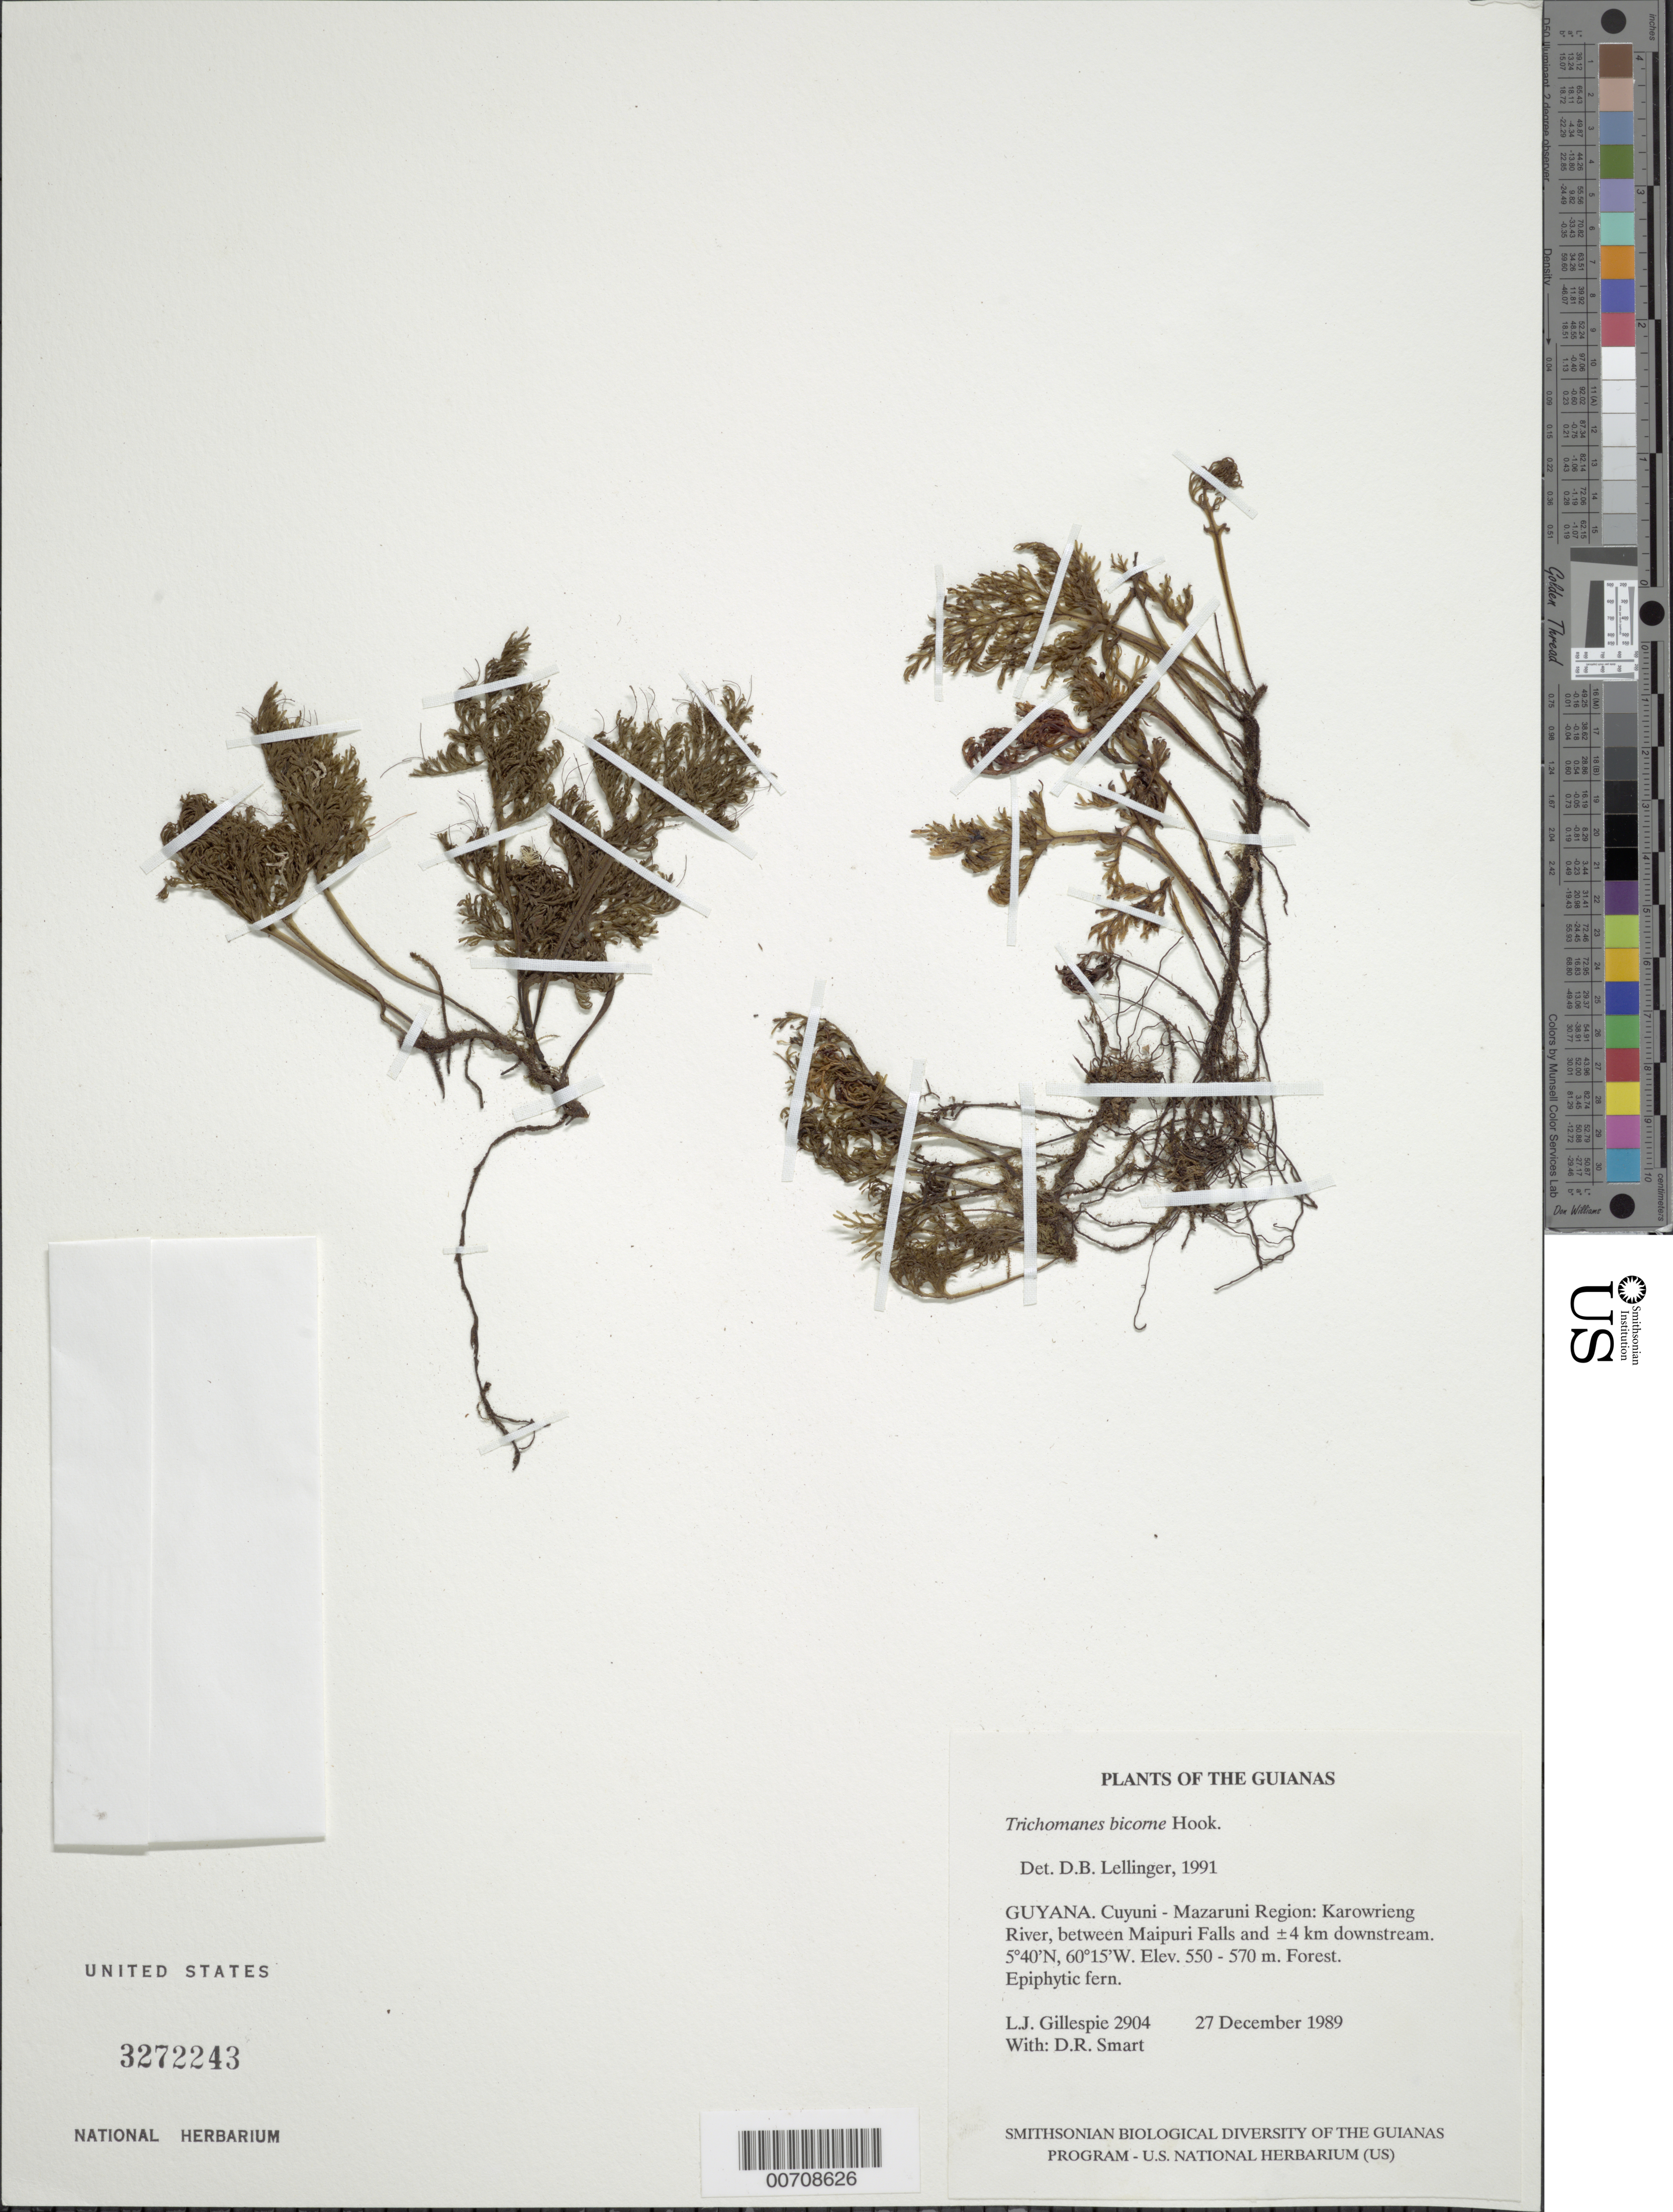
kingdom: Plantae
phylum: Tracheophyta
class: Polypodiopsida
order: Hymenophyllales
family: Hymenophyllaceae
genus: Trichomanes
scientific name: Trichomanes bicorne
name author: Hook.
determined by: Lellinger, David B., (BOT), Smithsonian Institution - National Museum of Natural History (UNITED STATES)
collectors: L. J. Gillespie & D. R. Smart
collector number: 2904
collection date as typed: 27 December 1989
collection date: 1989-12-27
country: Guyana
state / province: Cuyuni-Mazaruni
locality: Karowrieng River, between Maipuri Falls and ±4 km downstream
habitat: Forest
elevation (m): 550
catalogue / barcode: US 3272243